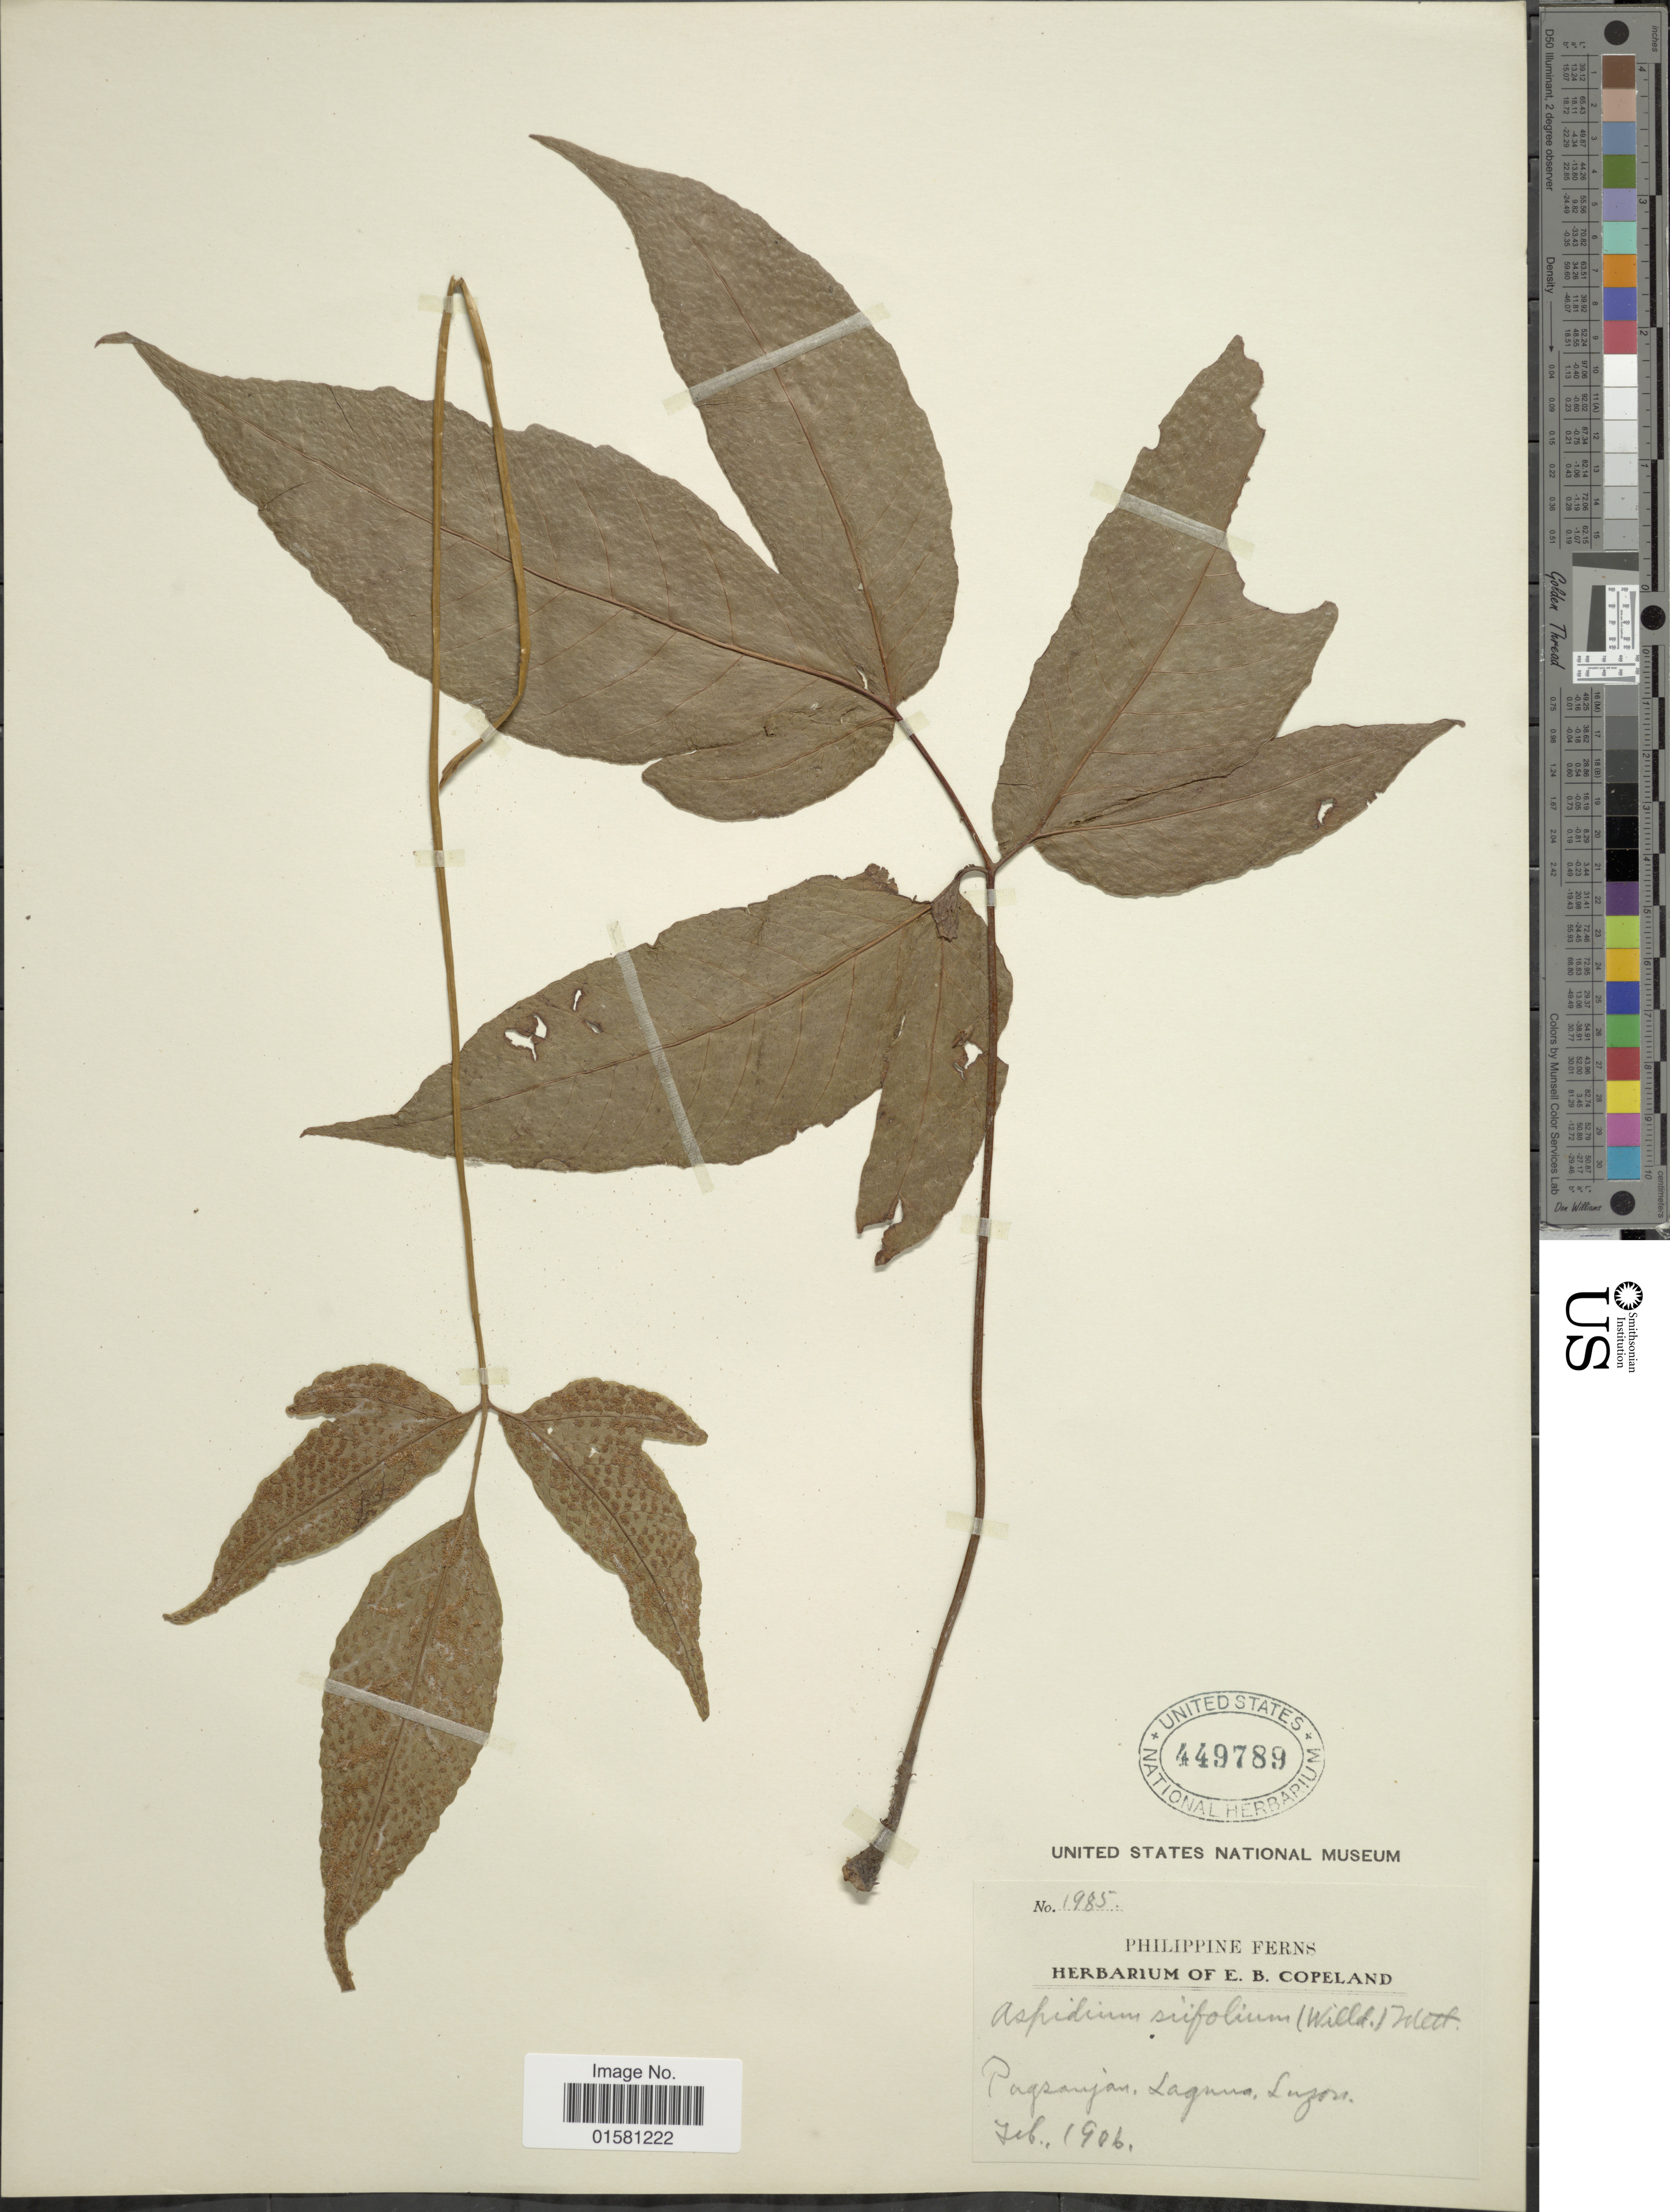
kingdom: Plantae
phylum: Tracheophyta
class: Polypodiopsida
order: Polypodiales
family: Tectariaceae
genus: Tectaria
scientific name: Tectaria siifolia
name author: (Willd.) Copel.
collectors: E. B. Copeland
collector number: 1985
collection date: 1906-02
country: Philippines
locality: Pagzanjan, Lagnus, Luzon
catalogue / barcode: US 449789